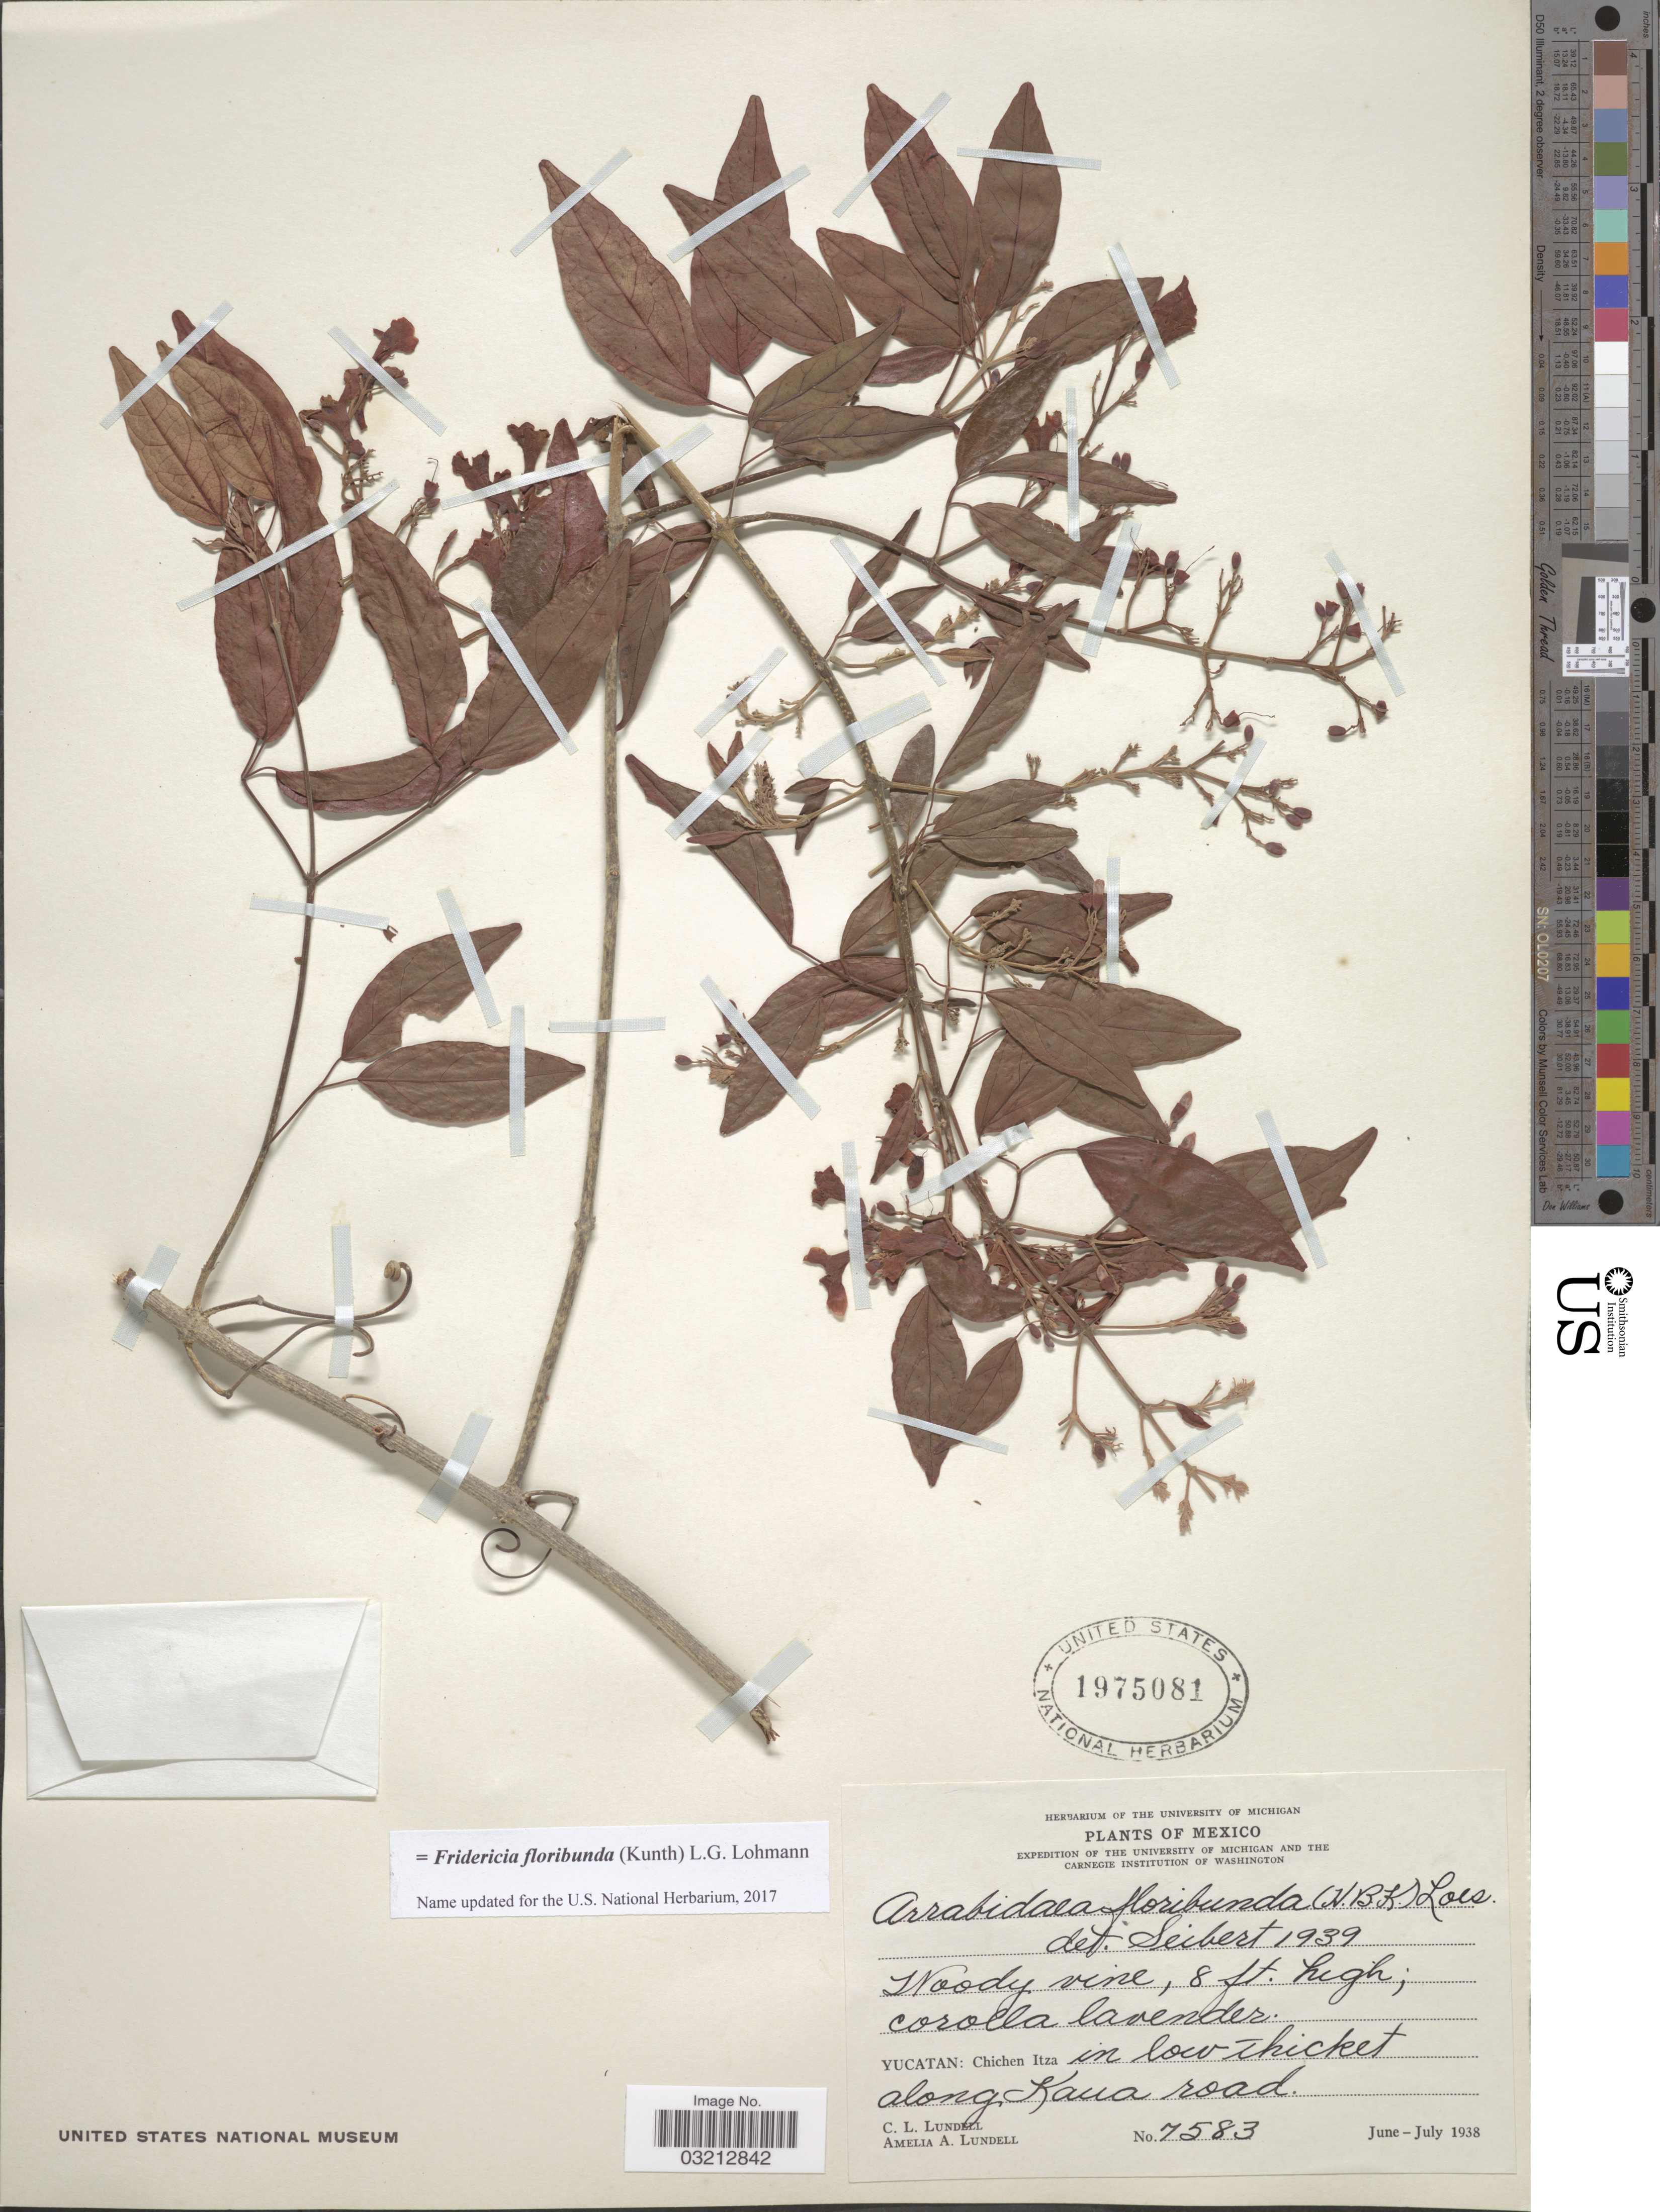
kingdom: Plantae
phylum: Tracheophyta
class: Magnoliopsida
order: Lamiales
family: Bignoniaceae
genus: Fridericia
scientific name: Fridericia floribunda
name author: (Kunth) L.G. Lohmann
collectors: C. L. Lundell & A. A. Lundell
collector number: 7583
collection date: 1938-06/1938-07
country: Mexico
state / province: Yucatán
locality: Chichen Itza in low thicket along Kaua road.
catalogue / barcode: US 1975081